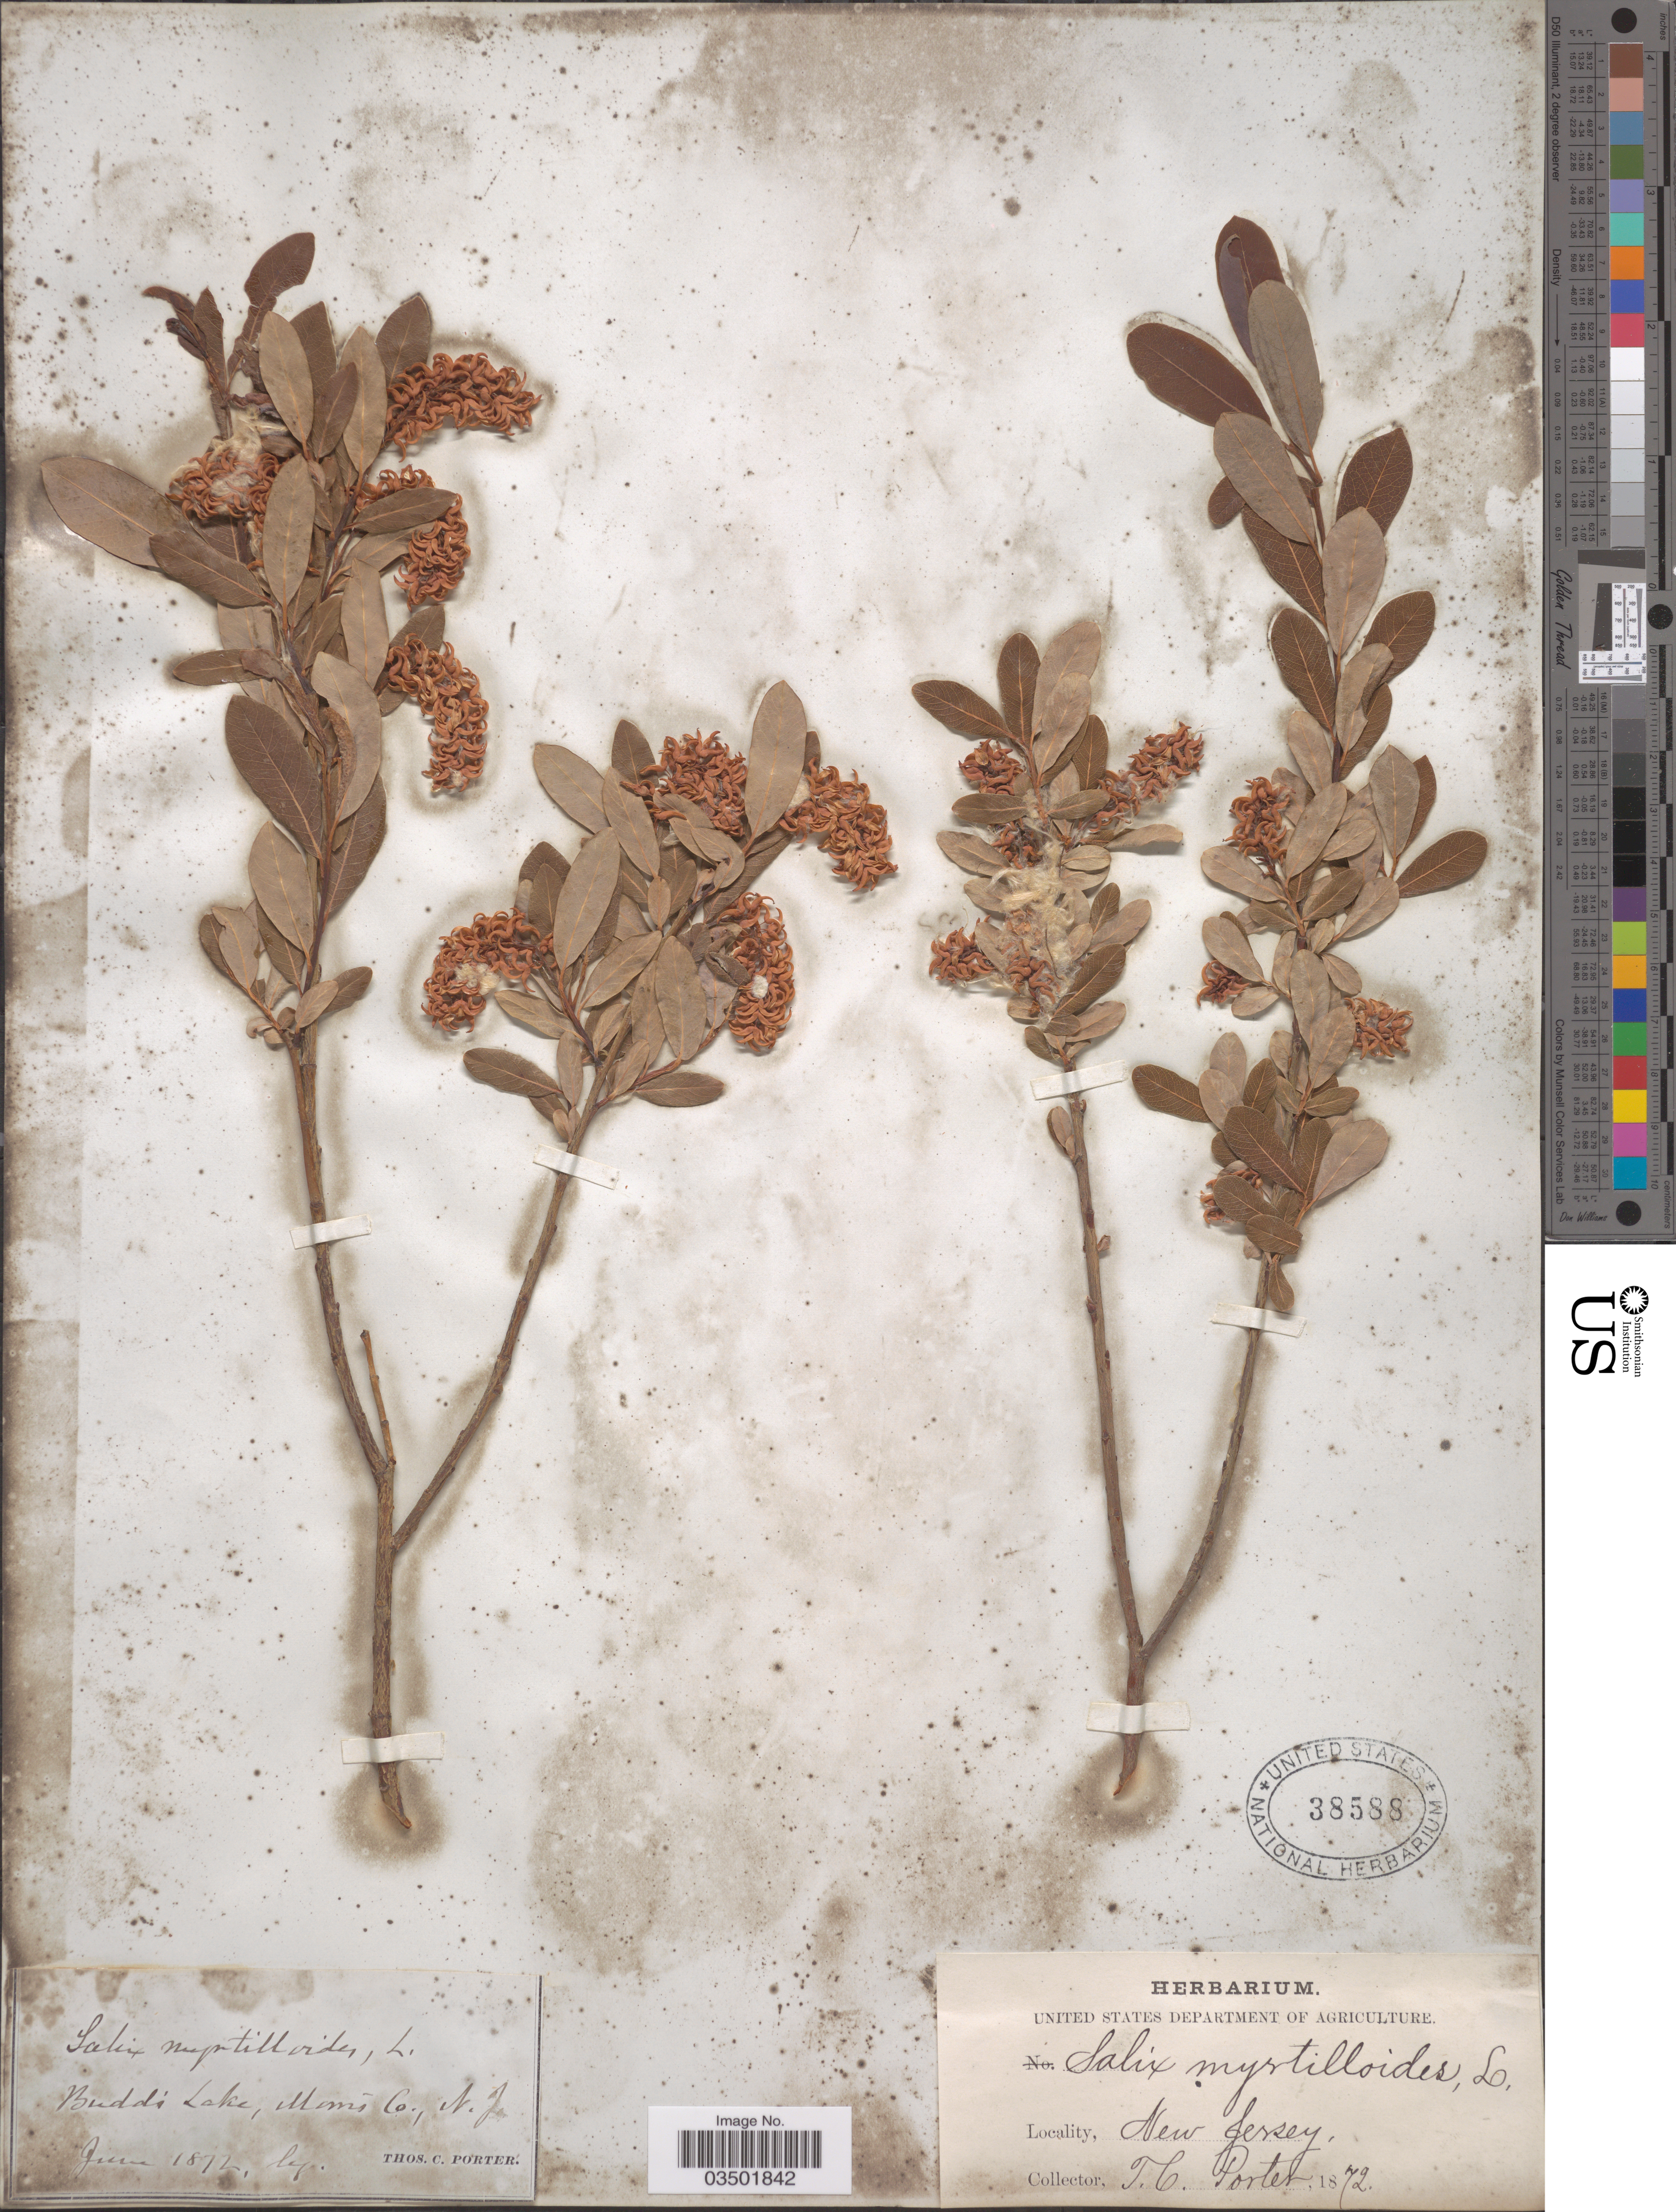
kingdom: Plantae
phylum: Tracheophyta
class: Magnoliopsida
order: Malpighiales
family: Salicaceae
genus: Salix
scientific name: Salix pedicellaris var. hypoglauca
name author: Fernald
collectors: T. Porter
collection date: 1872-06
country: United States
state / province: New Jersey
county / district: Morris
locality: Budd's Lake.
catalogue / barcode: US 38588